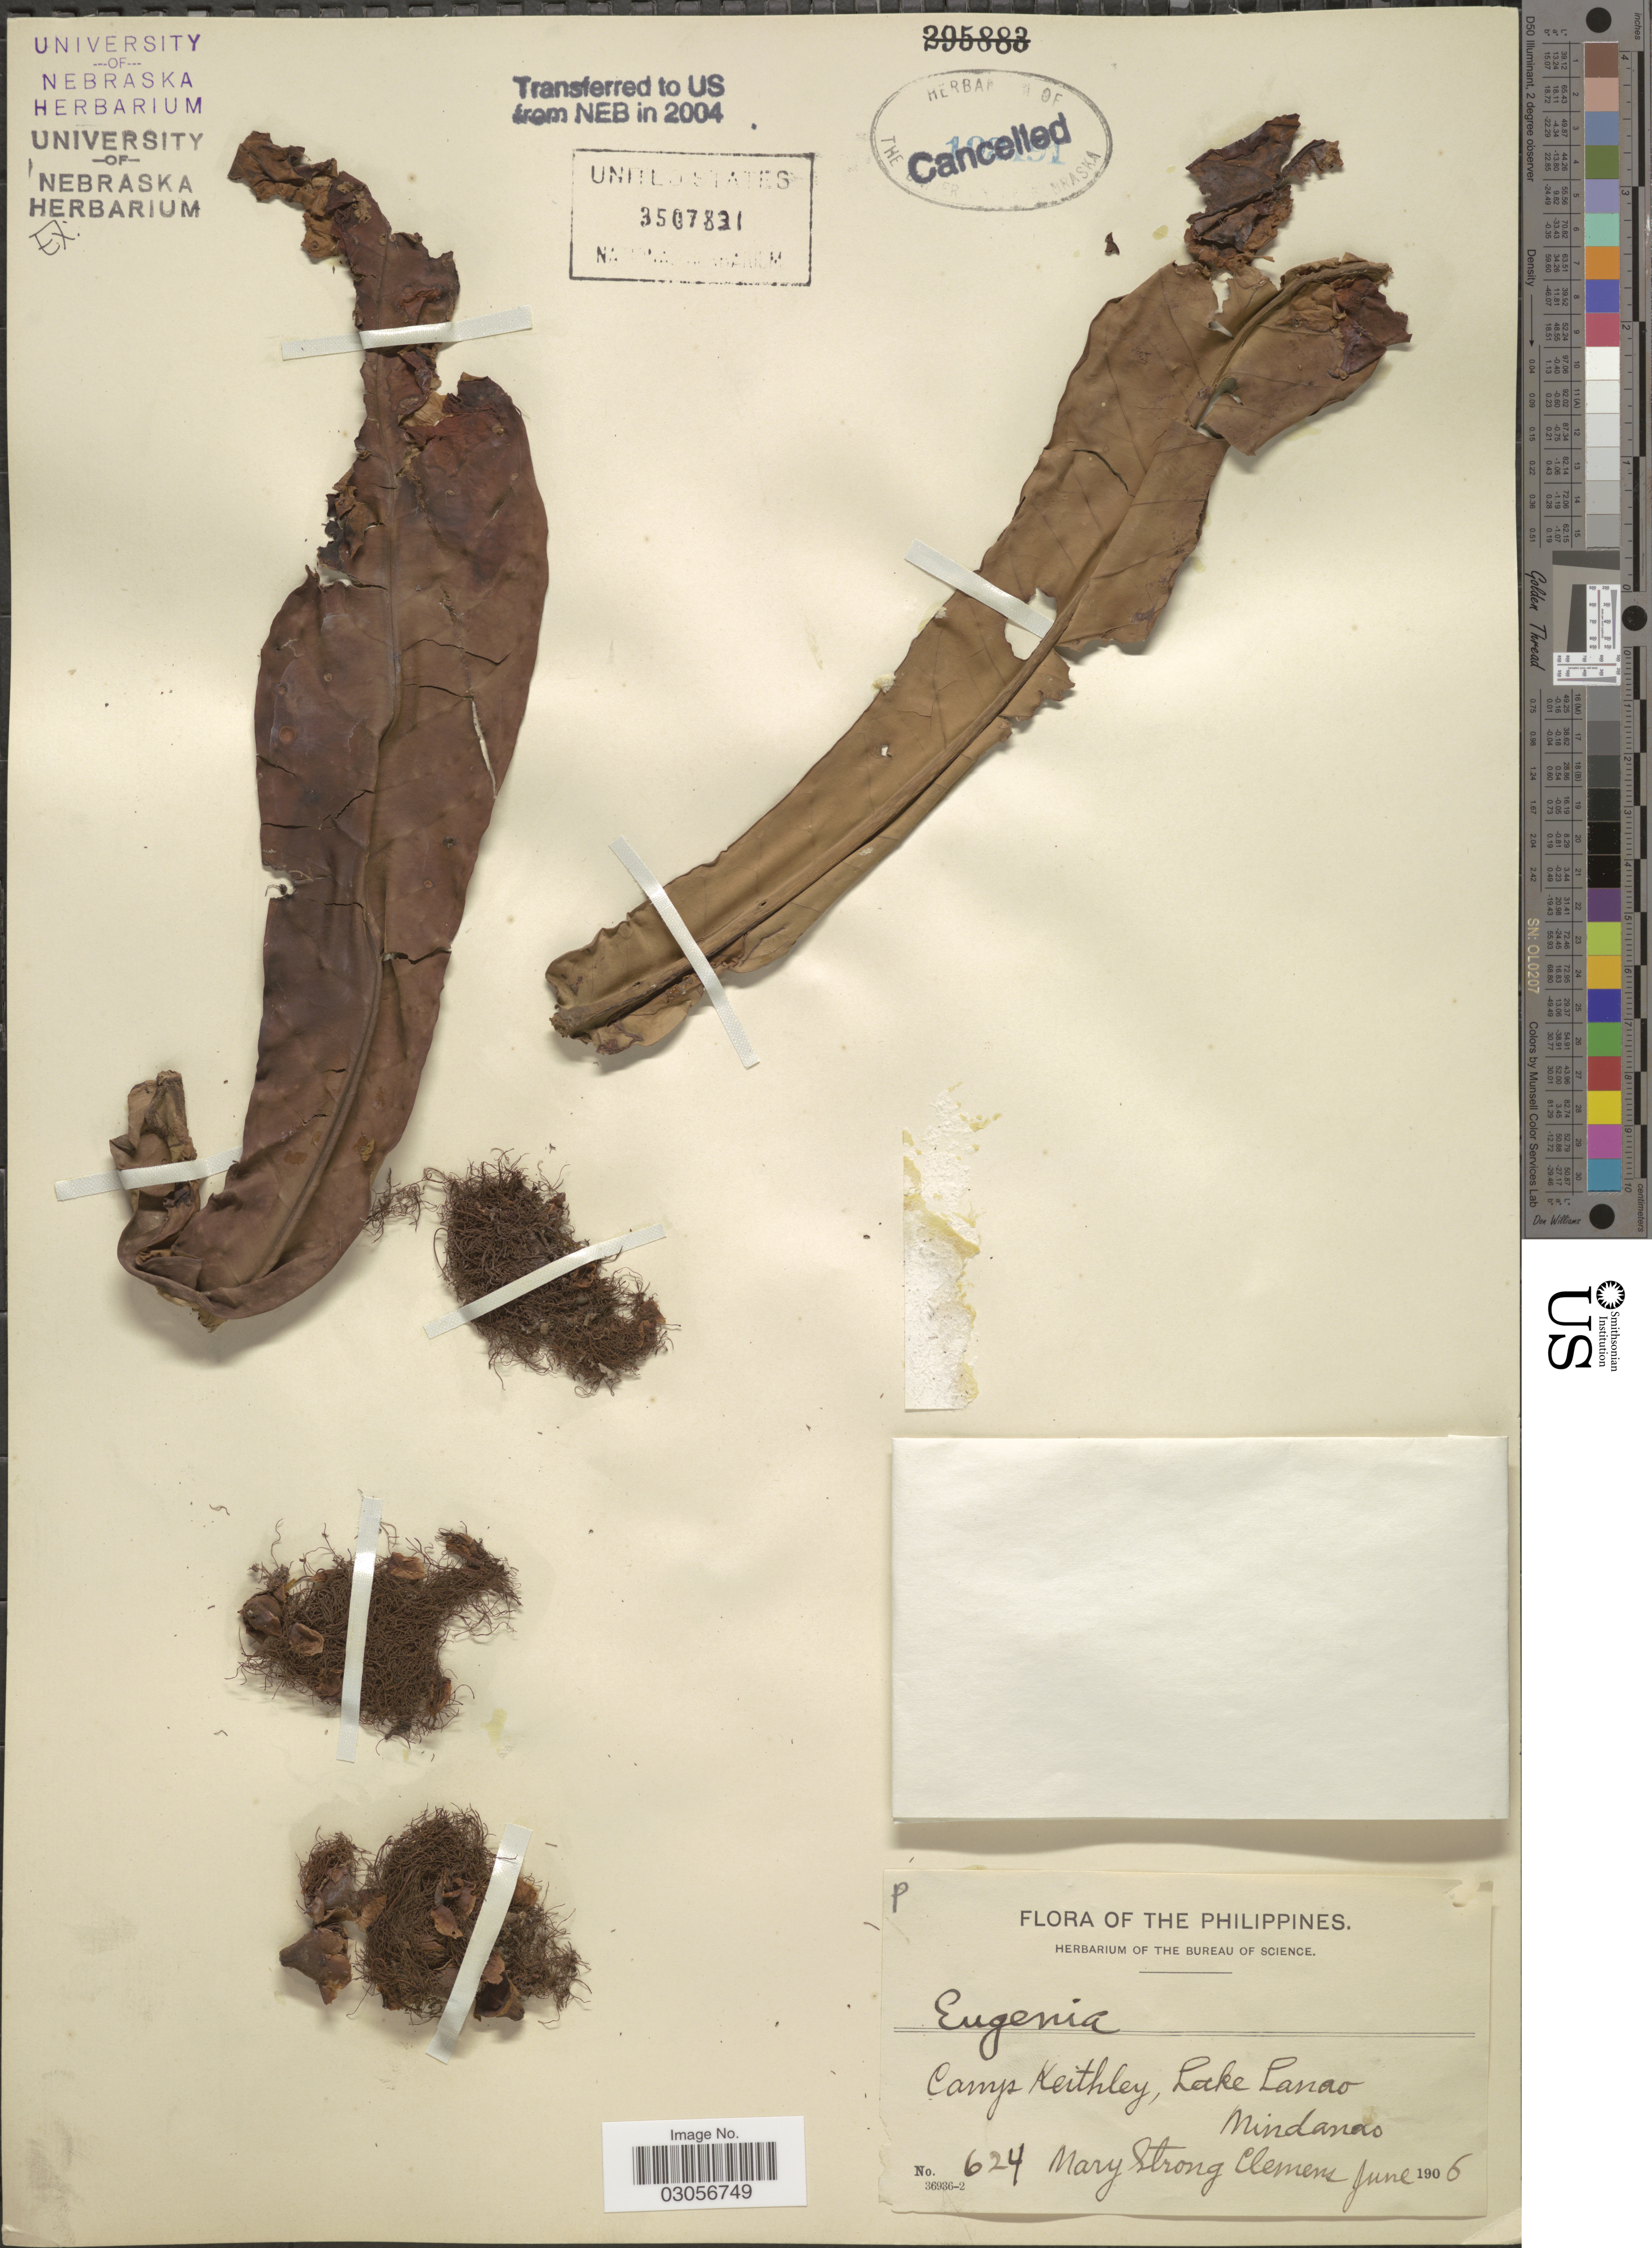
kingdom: Plantae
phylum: Tracheophyta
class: Magnoliopsida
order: Myrtales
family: Myrtaceae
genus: Syzygium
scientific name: Syzygium sp.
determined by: Strong, M. T., (US), Smithsonian Institution - National Museum of Natural History (UNITED STATES)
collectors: M. S. Clemens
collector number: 624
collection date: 1906-06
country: Philippines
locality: Camp Keithley, Lake Lanao, Mindanao.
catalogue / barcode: US 3507831